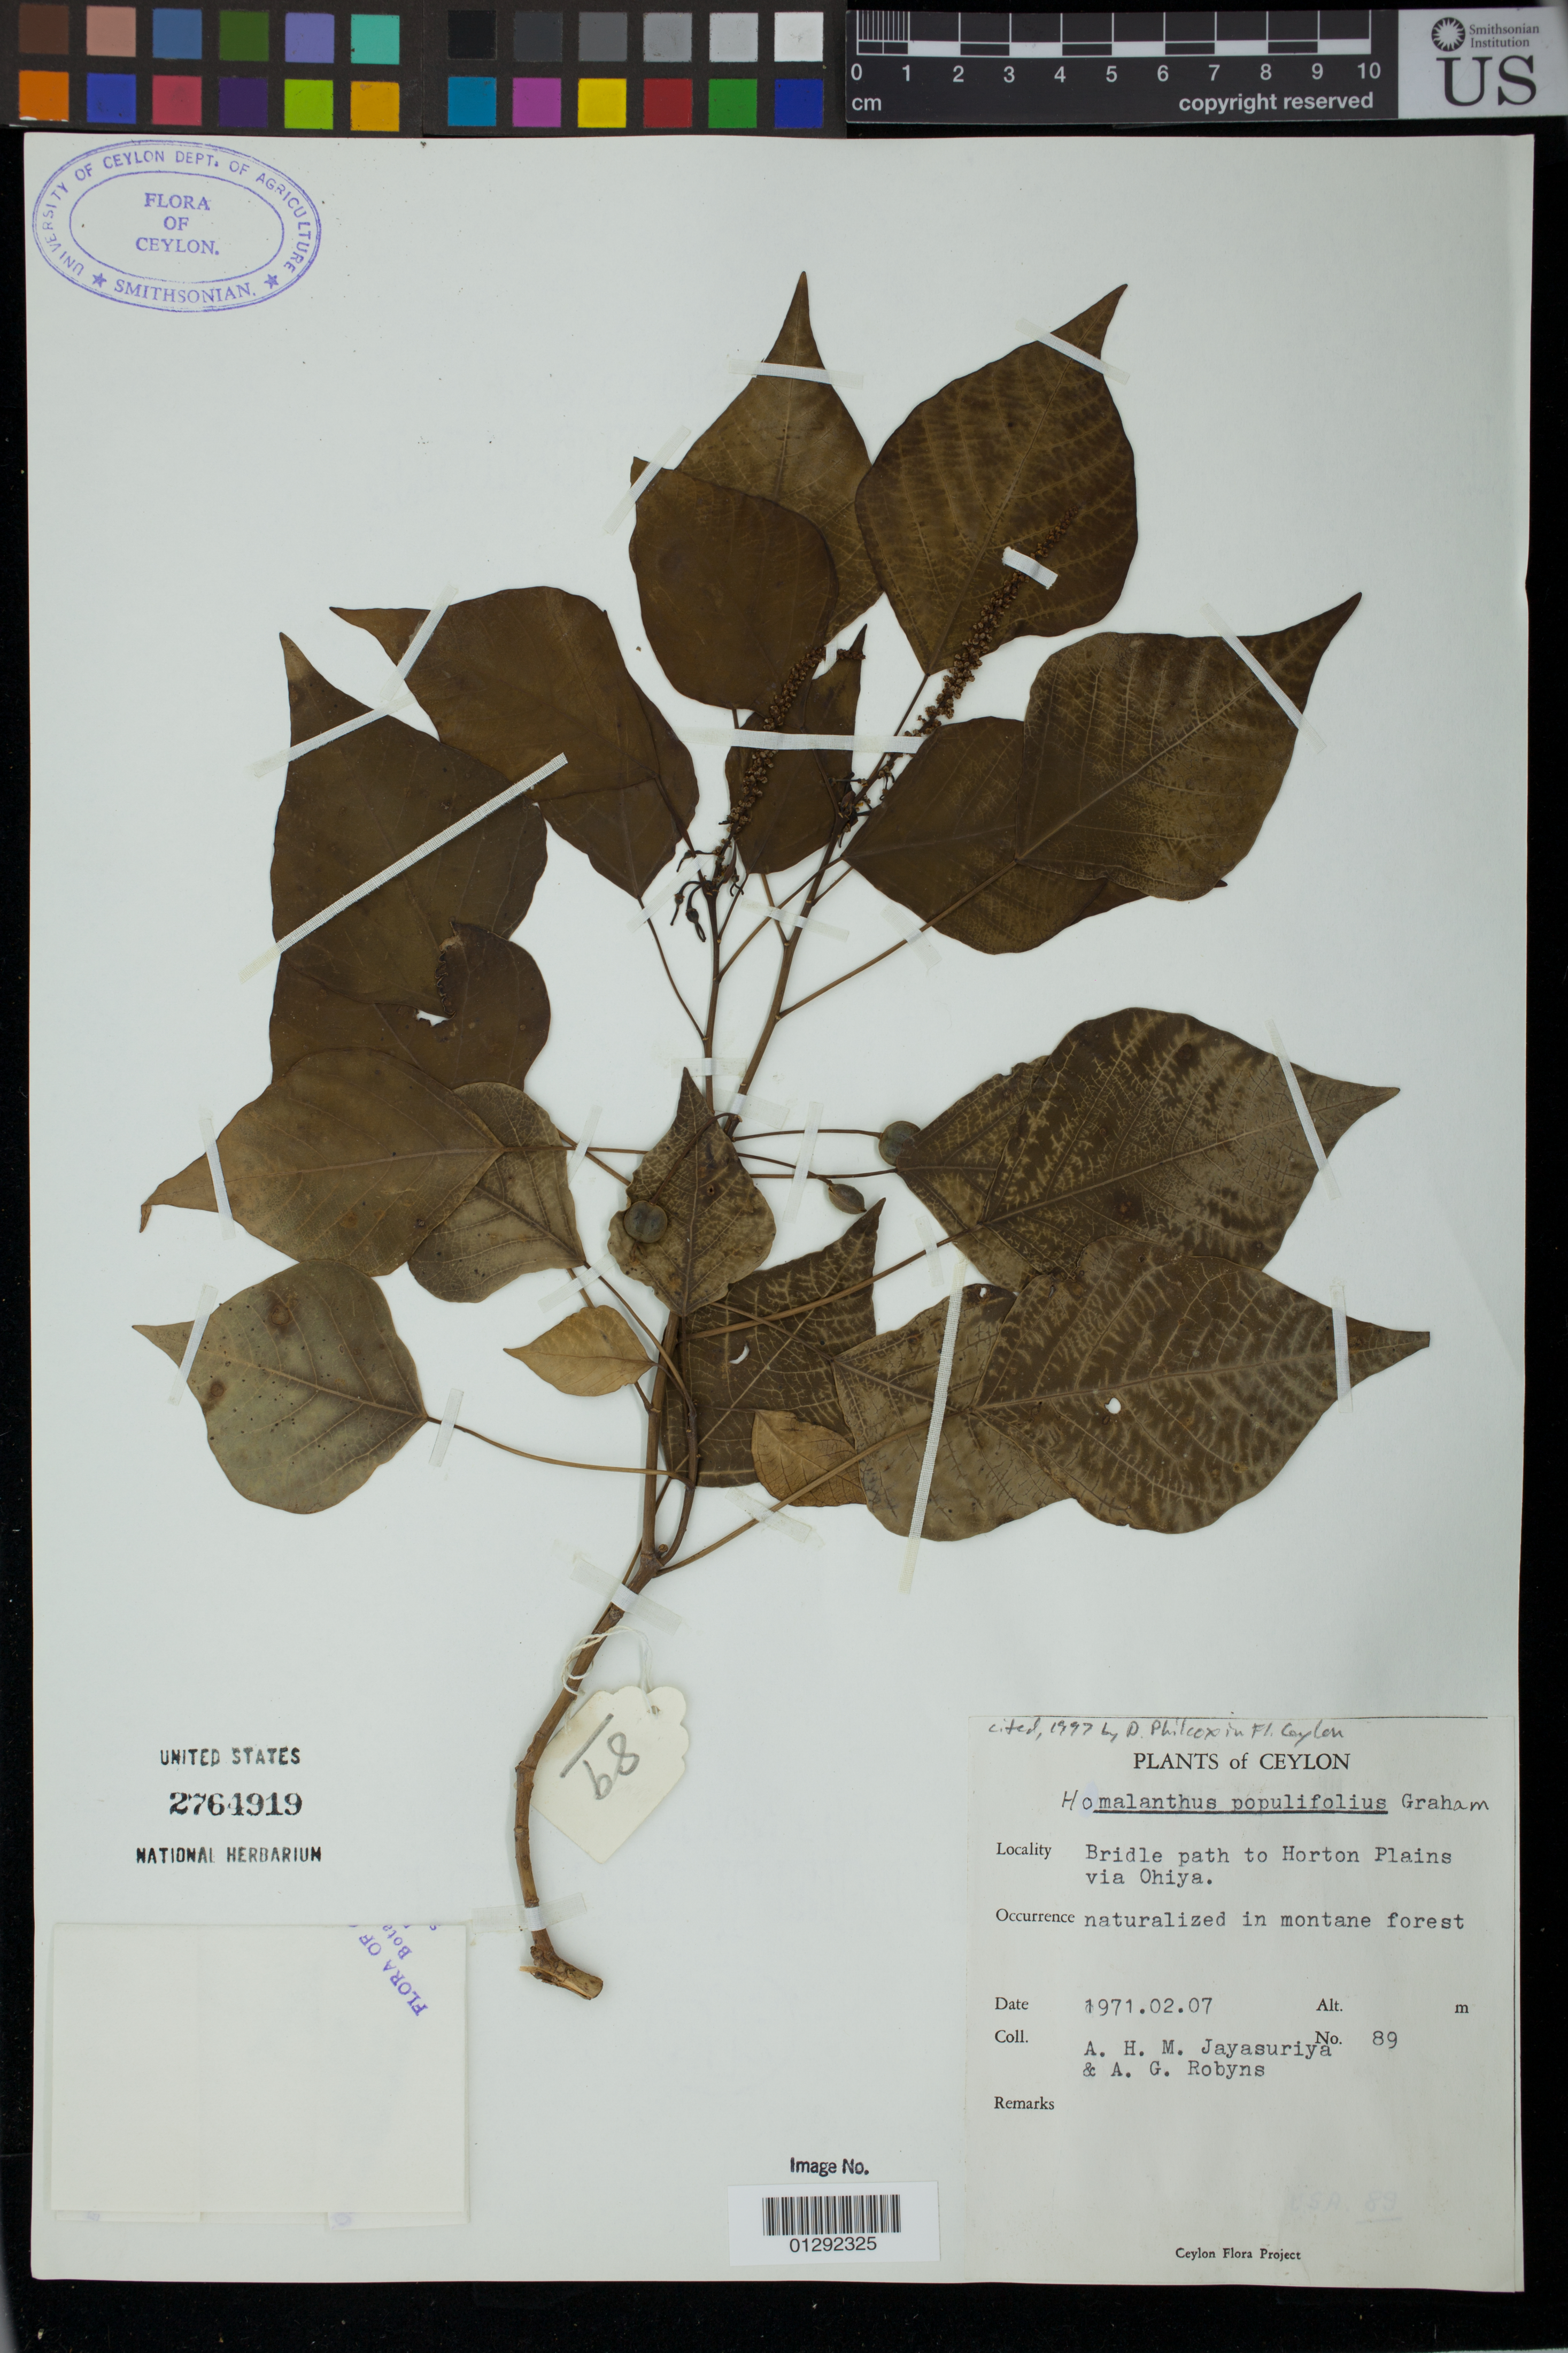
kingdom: Plantae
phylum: Tracheophyta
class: Magnoliopsida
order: Malpighiales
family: Euphorbiaceae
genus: Homalanthus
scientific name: Homalanthus populifolius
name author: Graham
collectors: A. H. Jayasuriya & A. G. Robyns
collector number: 89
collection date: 1971-02-07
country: Sri Lanka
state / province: Uva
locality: Ceylon. Bridle path to Horton Plains via Ohiya.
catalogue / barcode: US 2764919